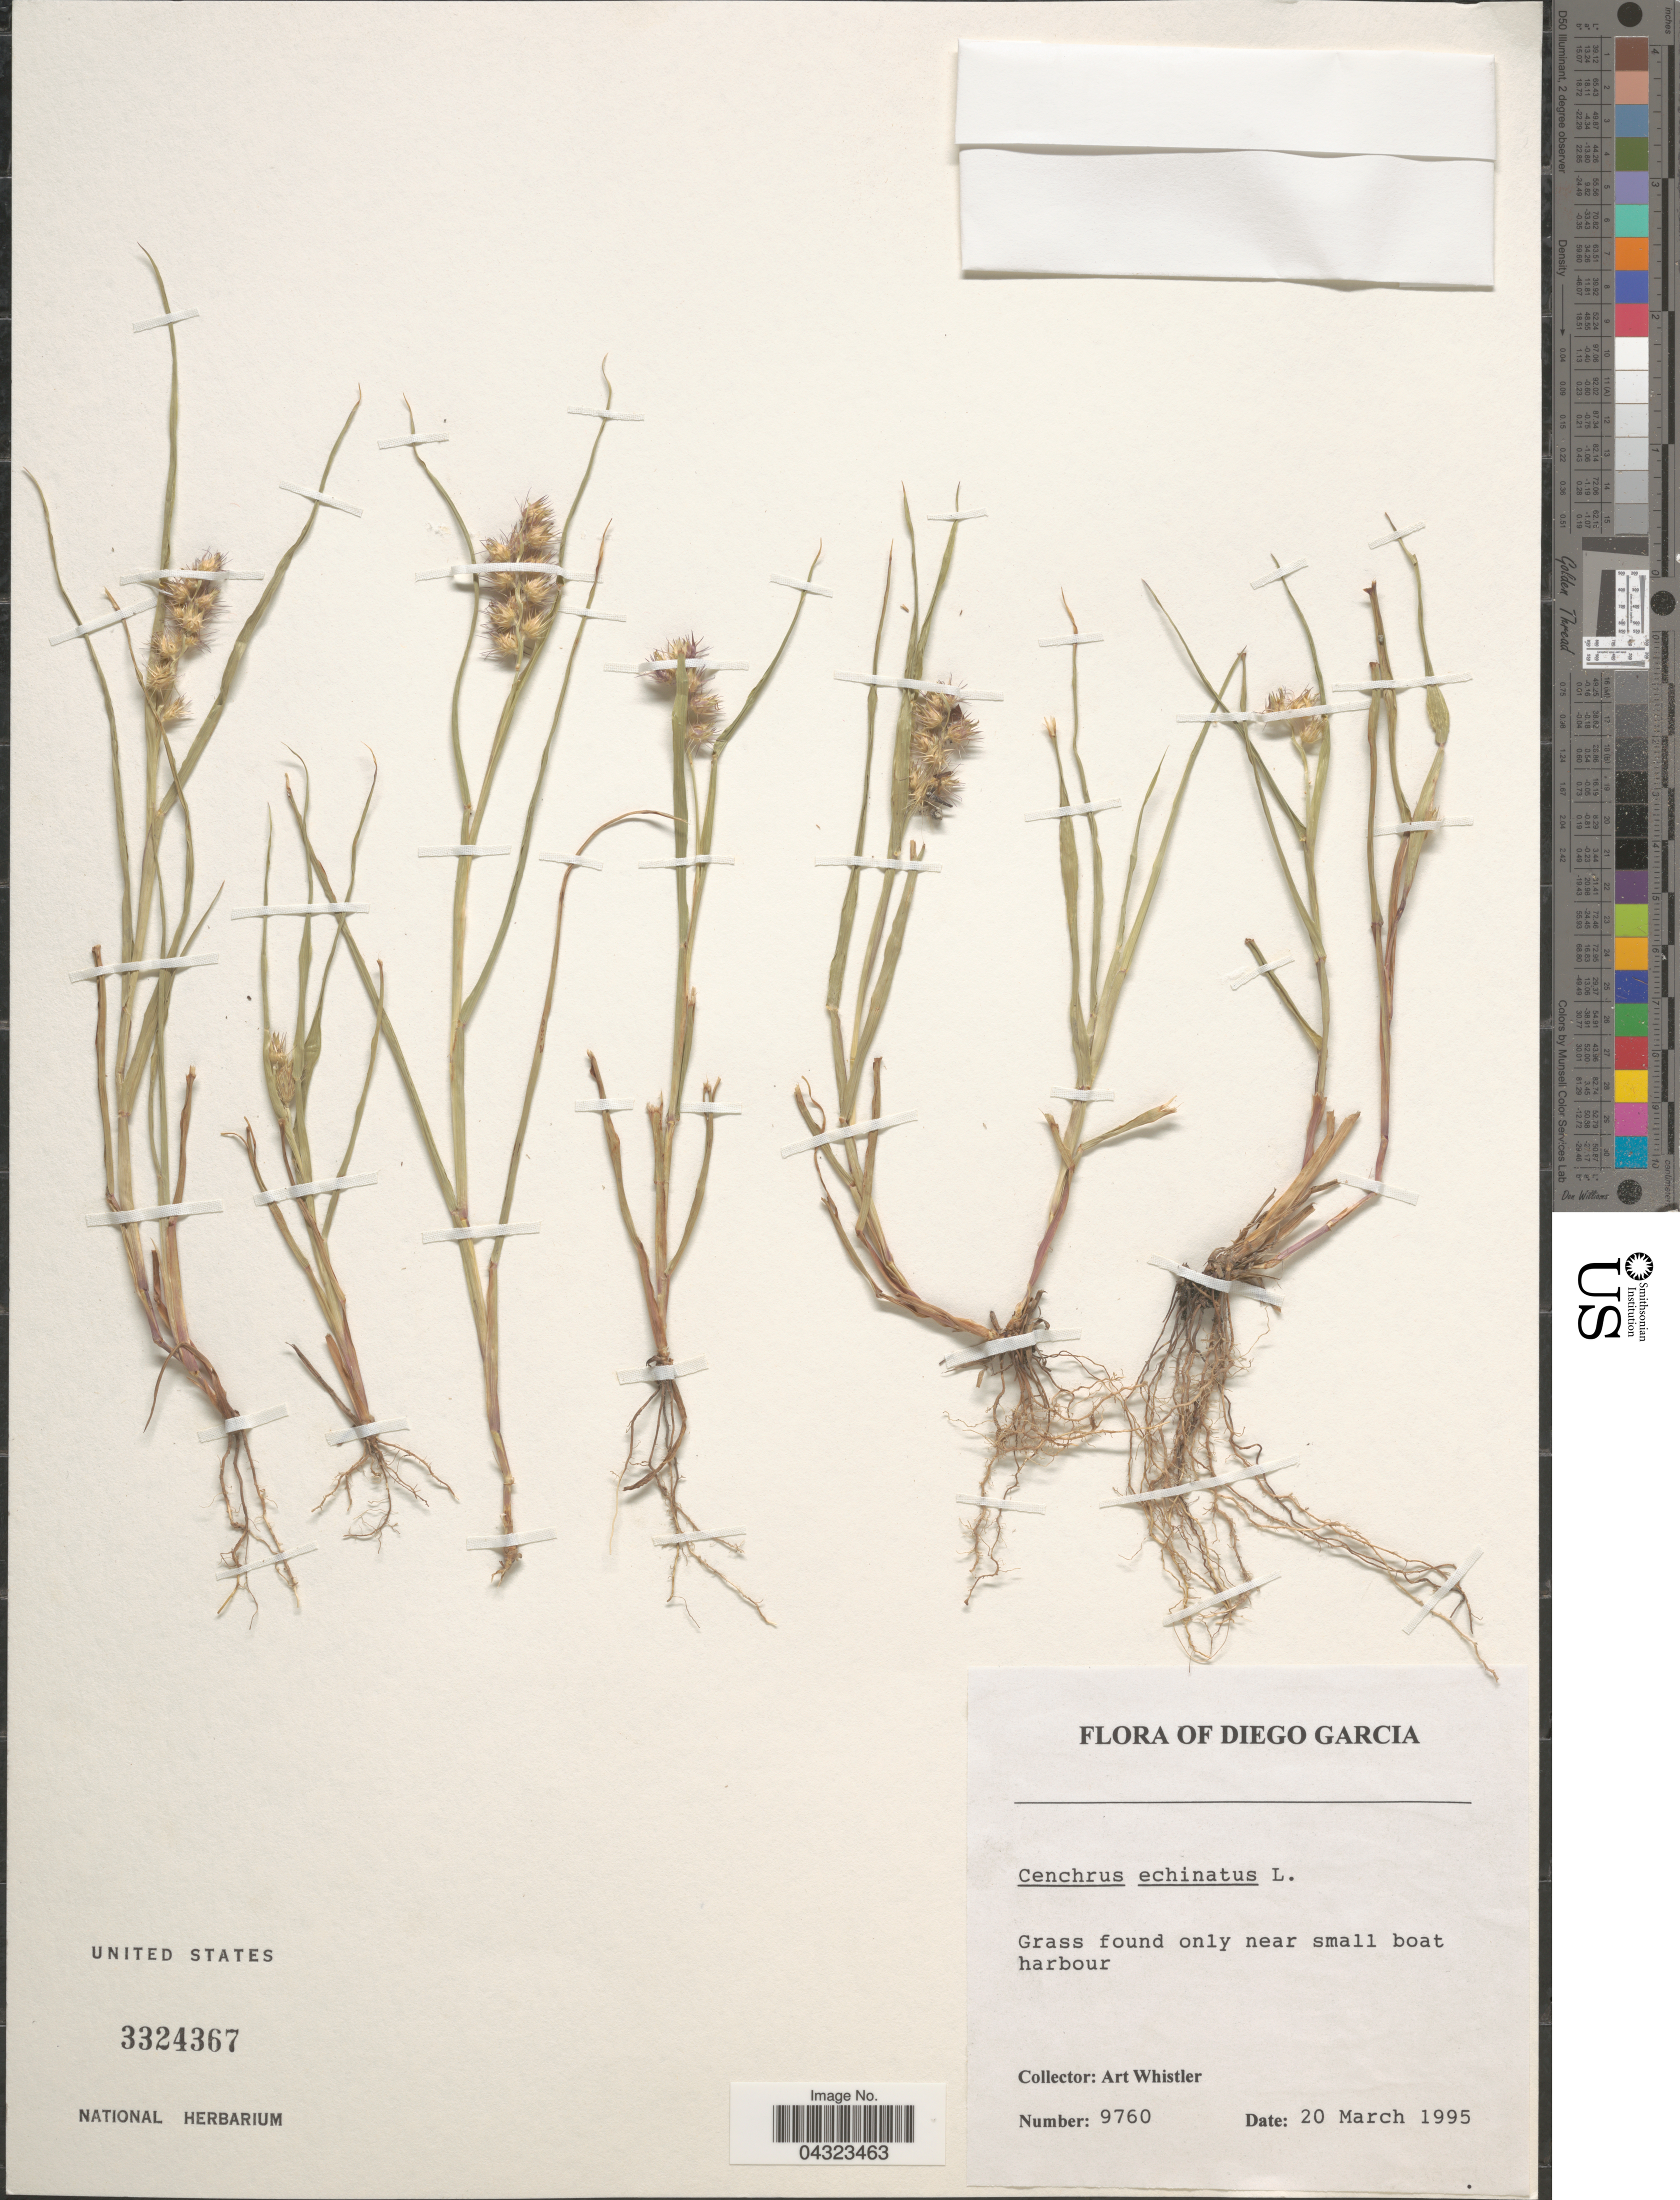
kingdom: Plantae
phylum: Tracheophyta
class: Liliopsida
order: Poales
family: Poaceae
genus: Cenchrus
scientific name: Cenchrus echinatus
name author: L.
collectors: A. Whistler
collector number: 9760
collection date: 1995-03-20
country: British Indian Ocean Territory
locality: Diego Garcia. Grass found only near small boat harbour.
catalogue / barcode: US 3324367